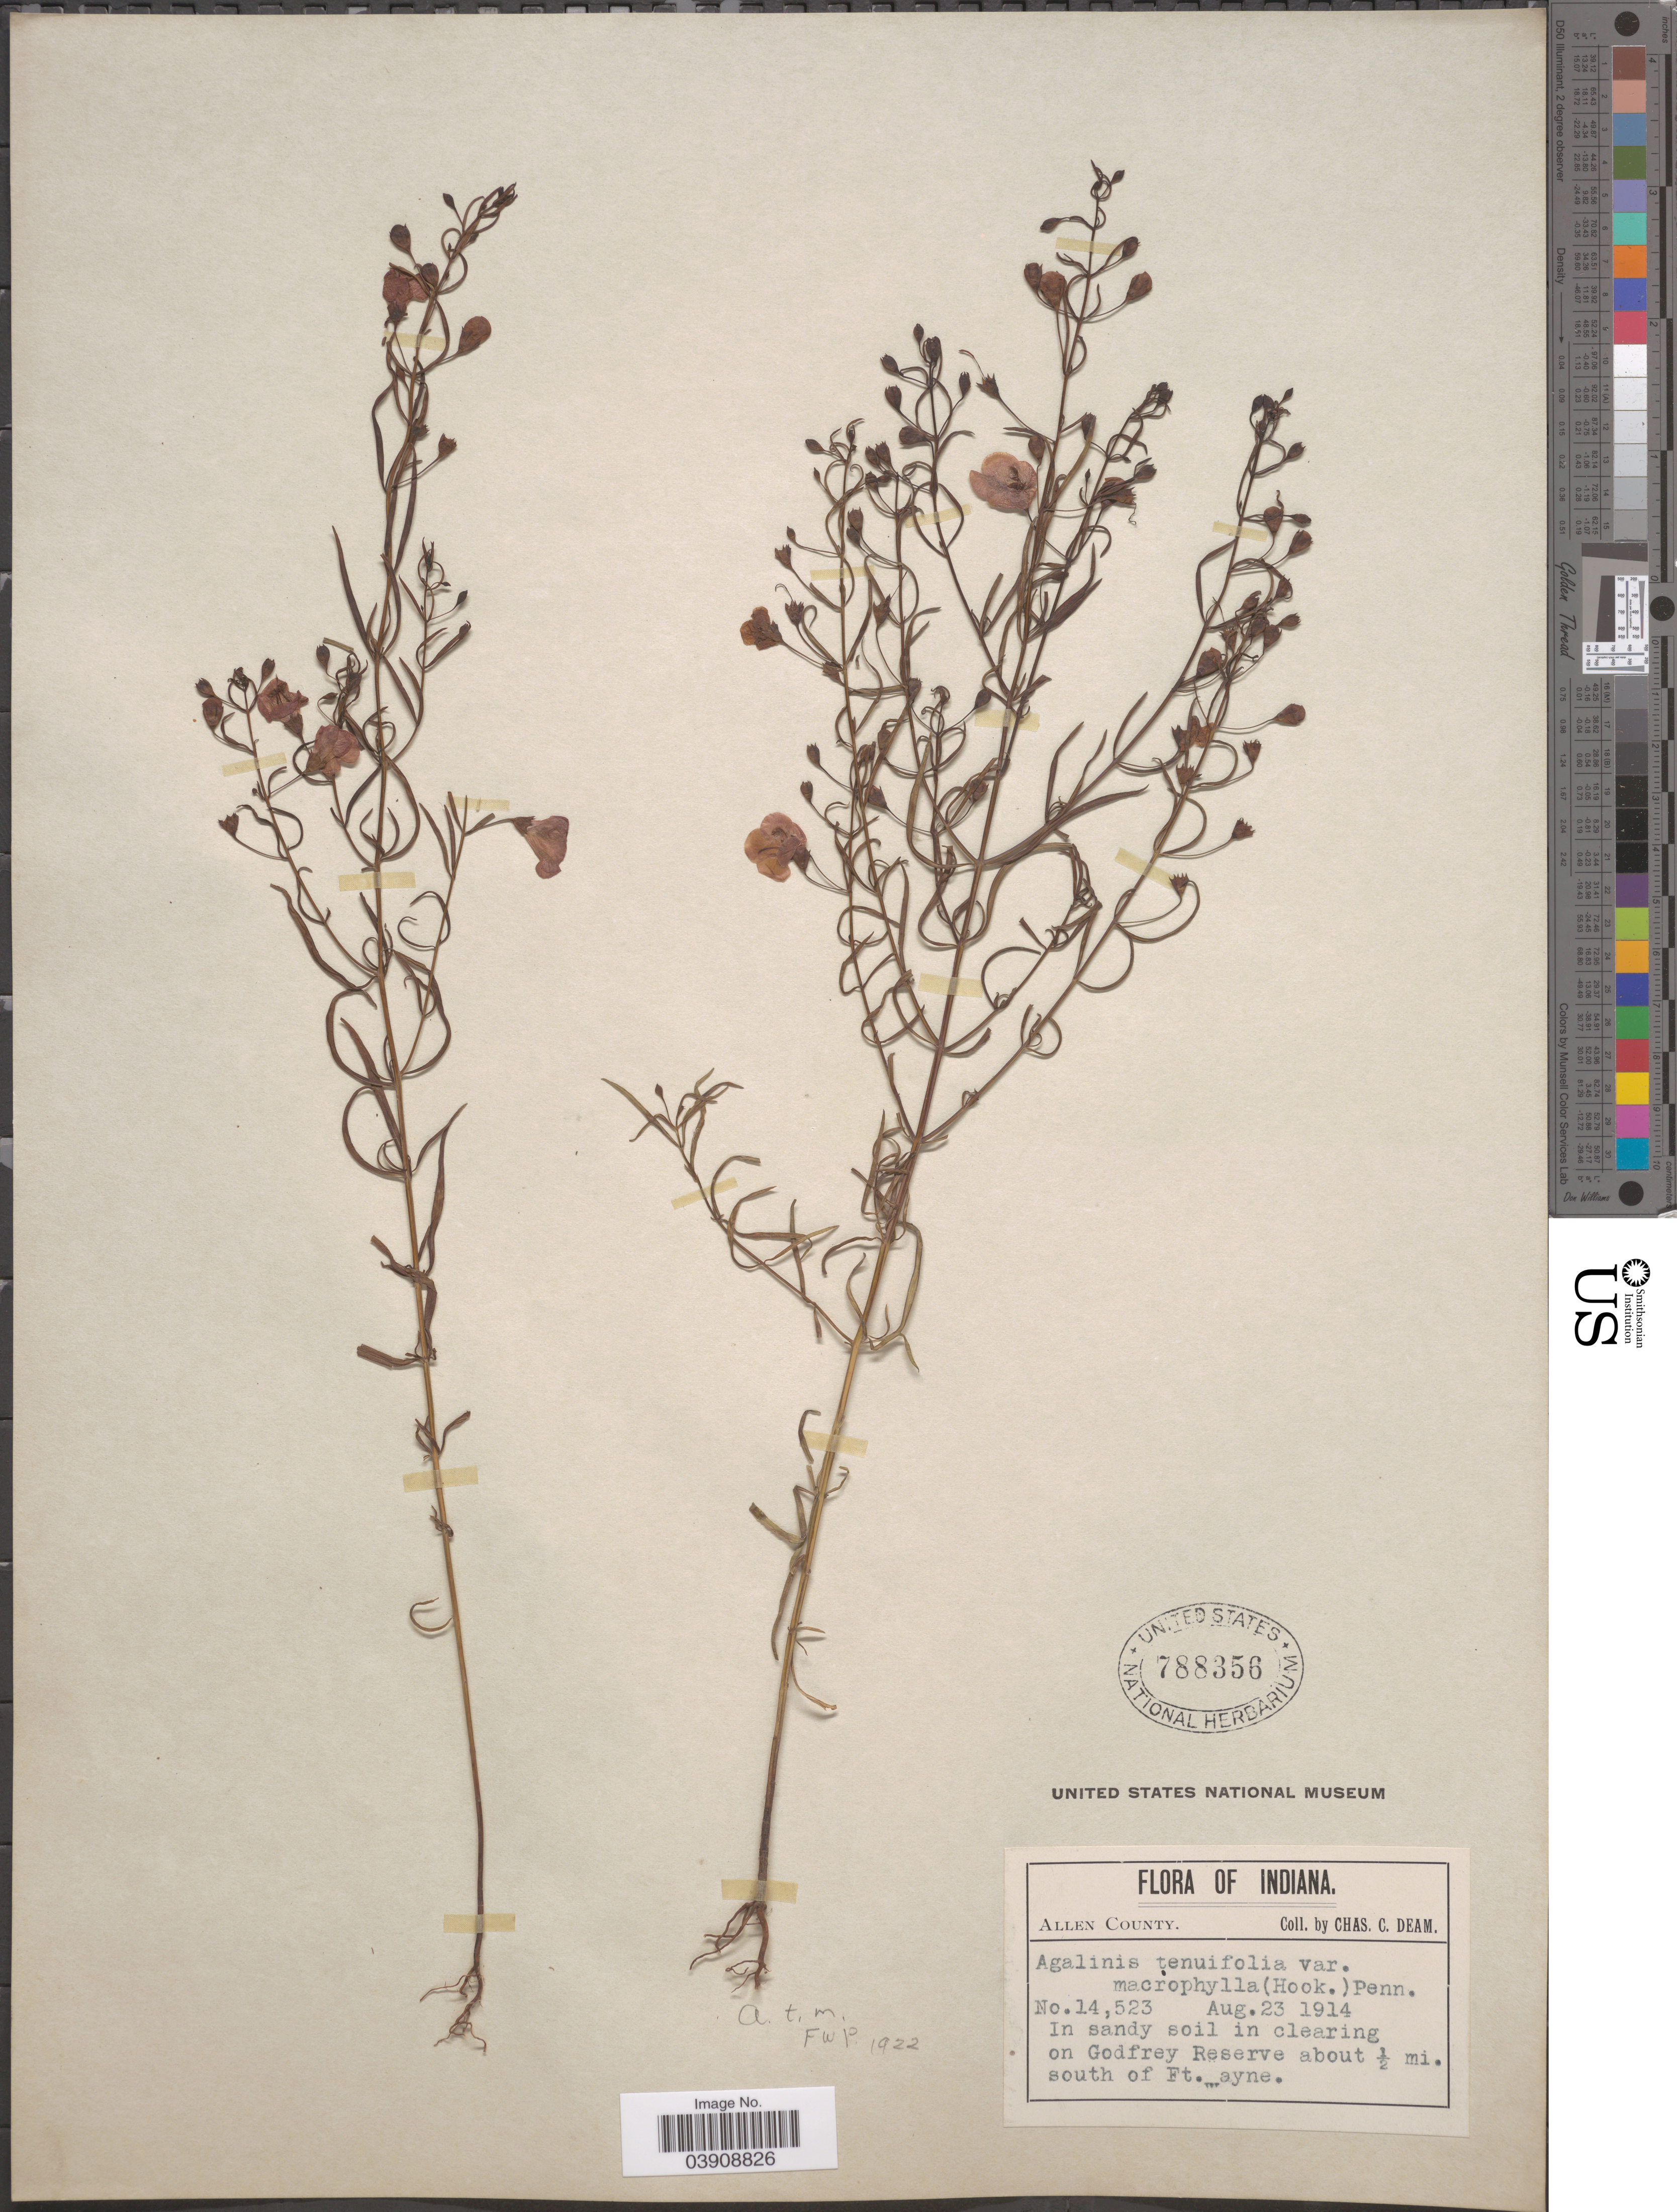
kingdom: Plantae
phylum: Tracheophyta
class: Magnoliopsida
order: Lamiales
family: Orobanchaceae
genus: Agalinis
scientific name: Agalinis tenuifolia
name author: (Vahl) Raf.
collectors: C. C. Deam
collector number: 14523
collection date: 1914-08-23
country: United States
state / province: Indiana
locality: Allen County. In sandy soil in clearing on Godfrey Reserve about ½ mi. south of Ft. Wayne.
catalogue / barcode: US 788356